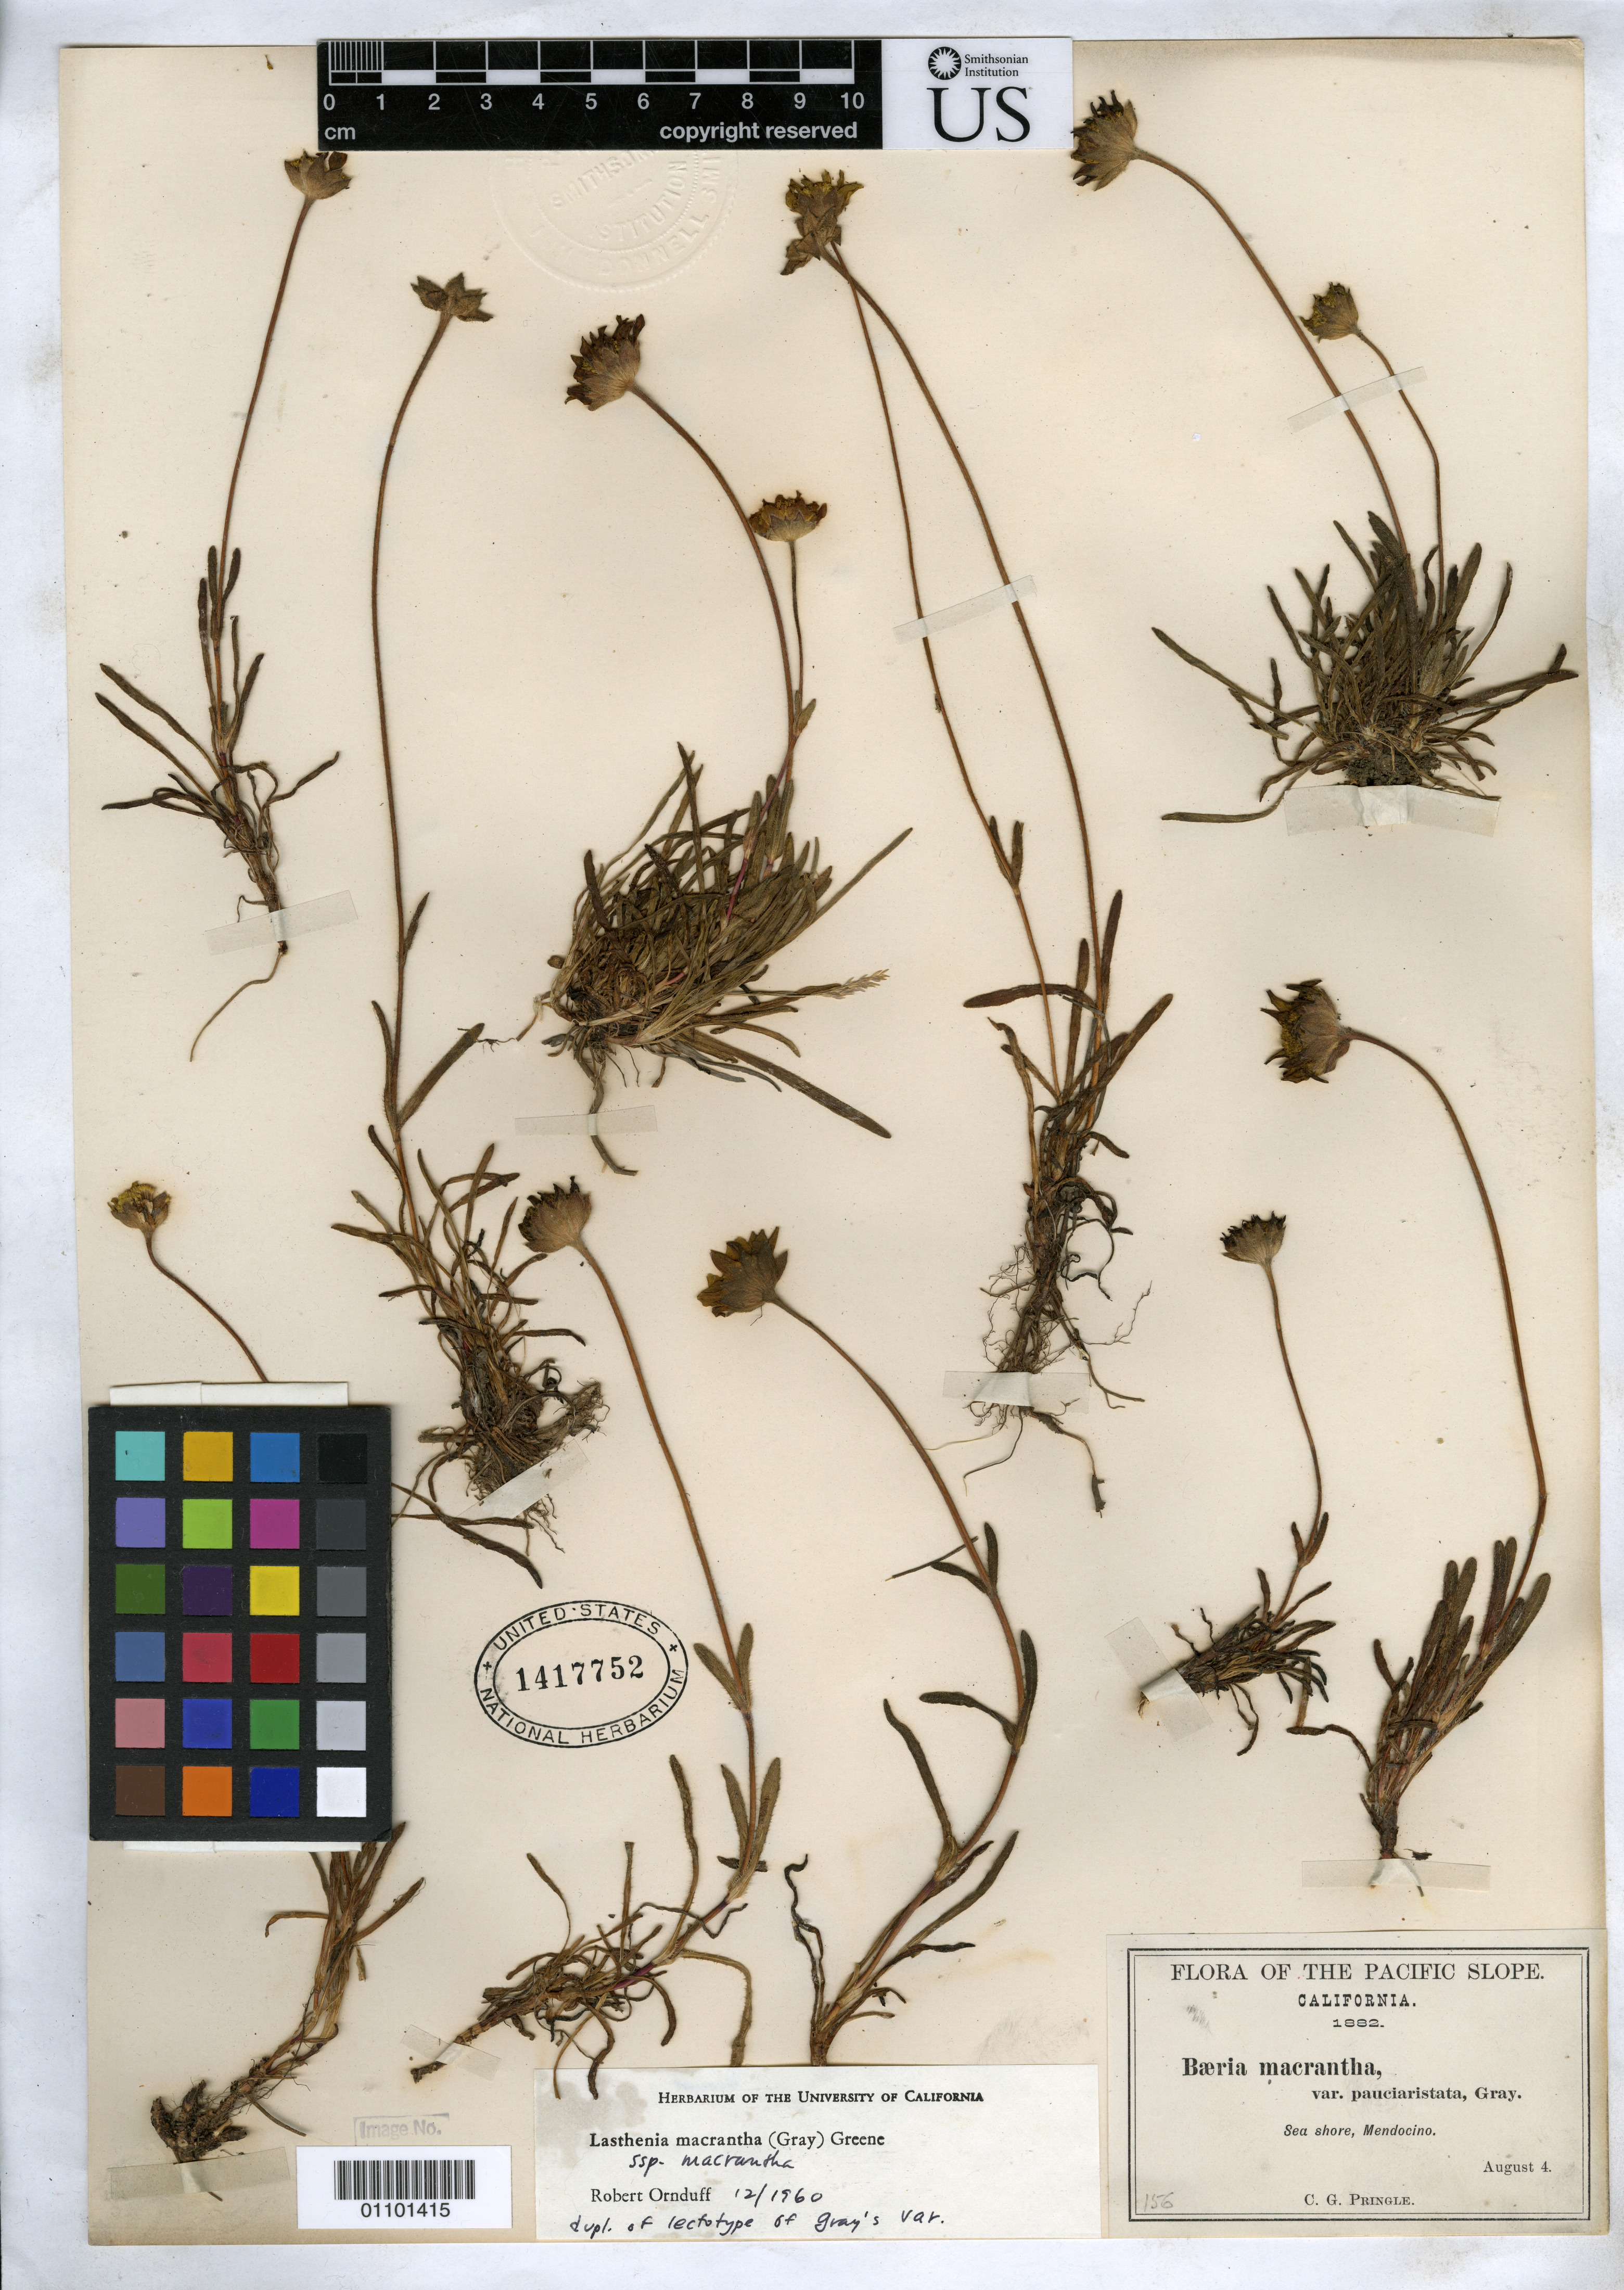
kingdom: Plantae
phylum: Tracheophyta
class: Magnoliopsida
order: Asterales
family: Asteraceae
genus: Baeria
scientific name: Baeria macrantha var. pauciaristata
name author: A. Gray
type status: Type Collection; Isolectotype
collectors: C. G. Pringle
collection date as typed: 04 Aug 1882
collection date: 1882-08-04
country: United States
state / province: California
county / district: Mendocino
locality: Sea shore, Mendocino.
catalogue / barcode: US 1417752